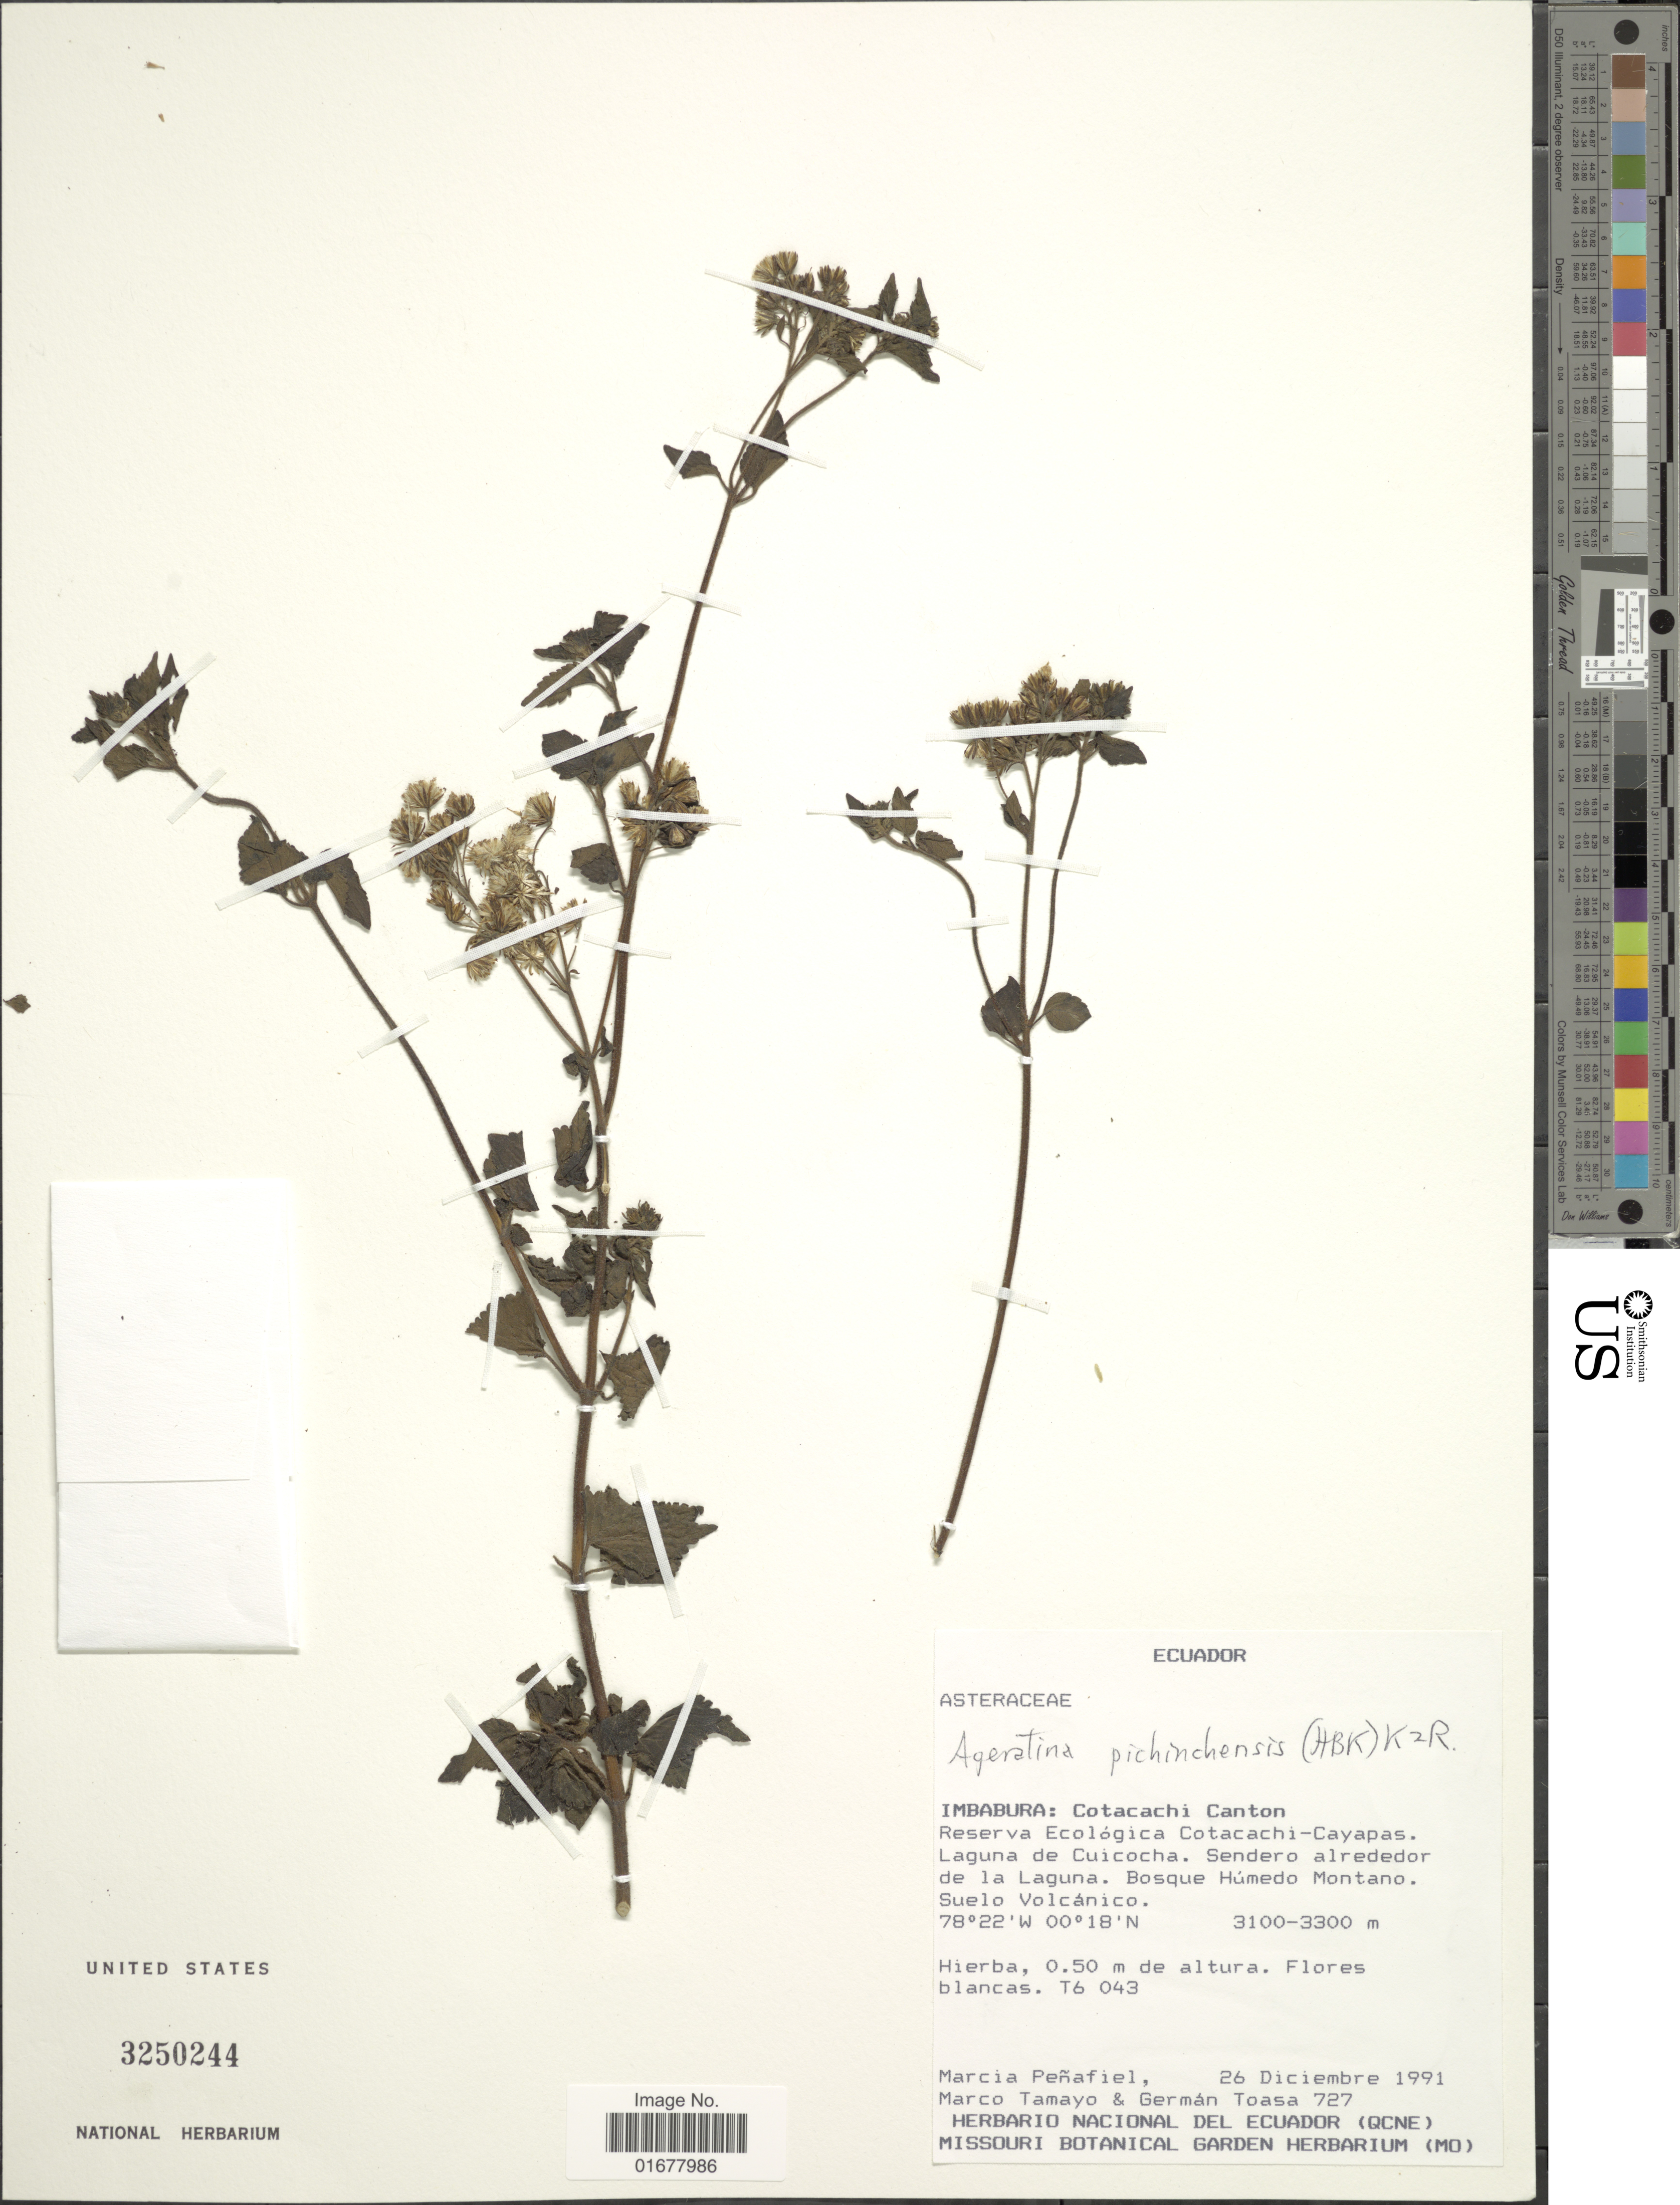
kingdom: Plantae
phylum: Tracheophyta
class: Magnoliopsida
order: Asterales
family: Asteraceae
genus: Ageratina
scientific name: Ageratina pichinchensis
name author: (Kunth) R.M. King & H. Rob.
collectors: M. Penafiel, M. Tamayo & G. Toasa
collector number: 727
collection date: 1991-12-26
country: Ecuador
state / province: Imbabura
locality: Imbabura: Cotacachi Canton, Reserva Ecologica Cotacachi-Cayapas, Laguna de Cuicocha, Sendero alrededor de la Laguna, Bosqye Humedo Montano, Suelo Volcanico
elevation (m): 3100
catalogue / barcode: US 3250244